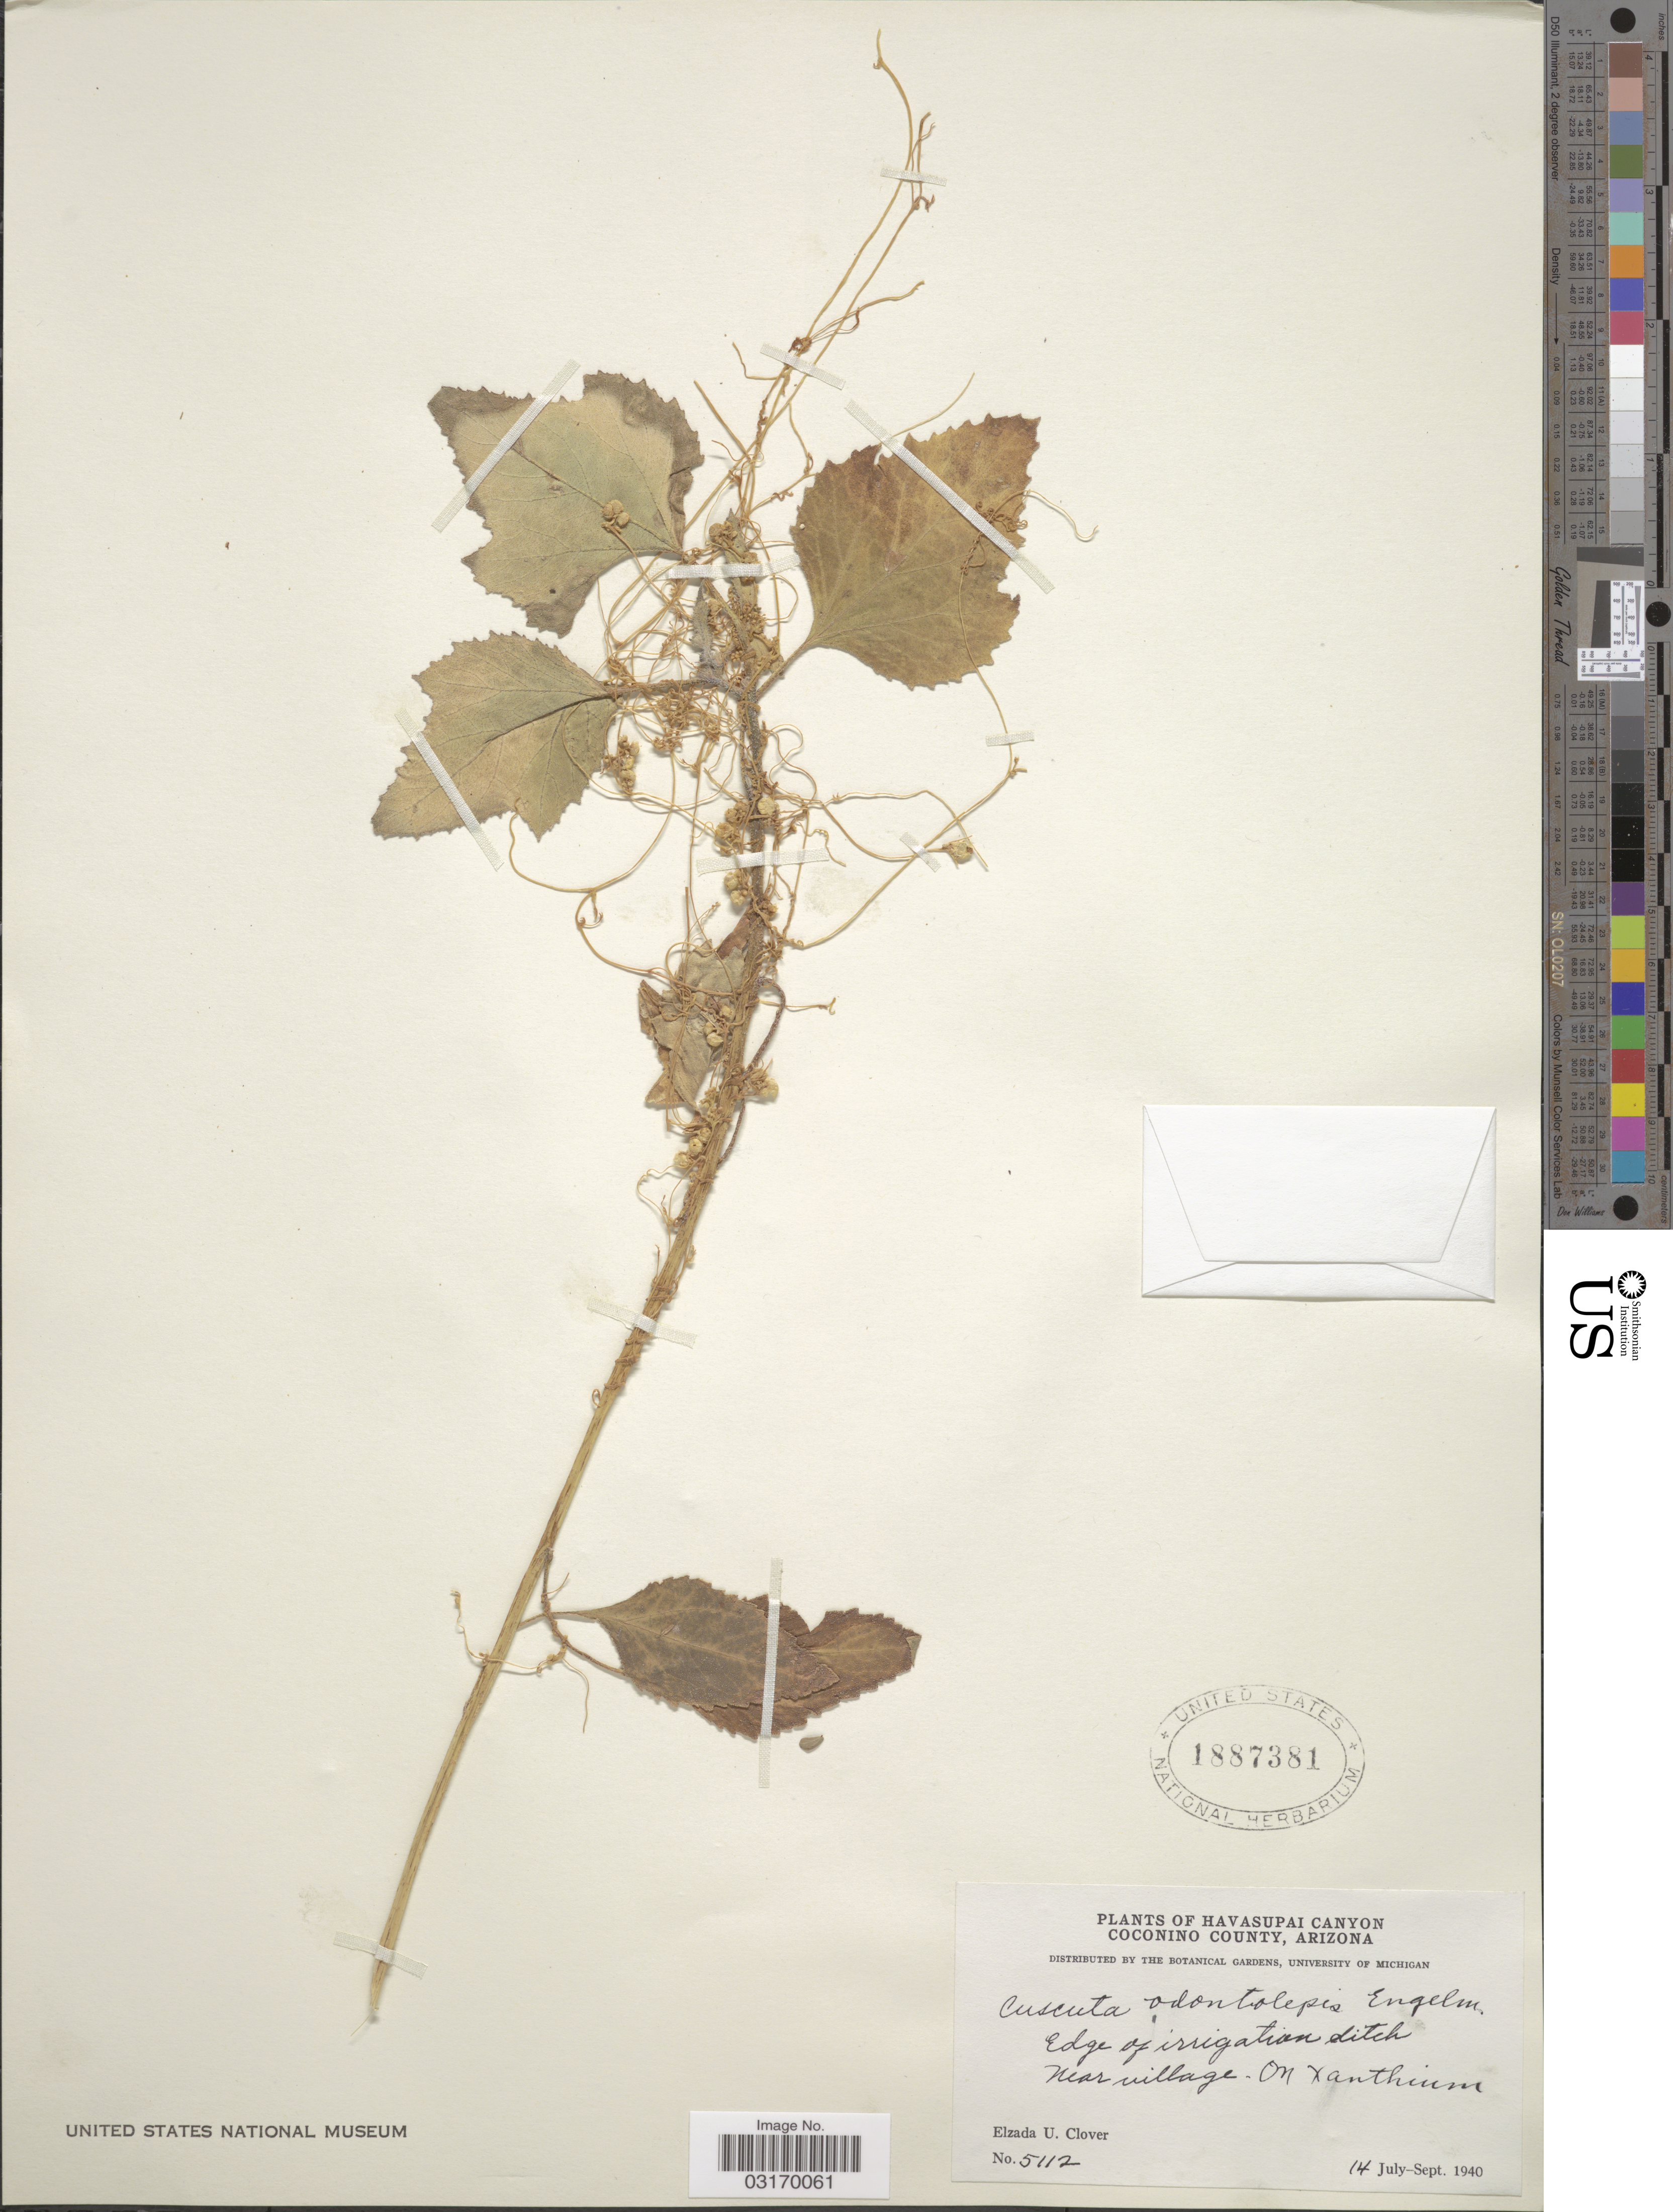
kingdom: Plantae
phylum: Tracheophyta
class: Magnoliopsida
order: Solanales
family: Convolvulaceae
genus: Cuscuta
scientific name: Cuscuta odontolepis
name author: Engelm.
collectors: E. U. Clover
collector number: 5112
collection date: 1940-07-14/1940-09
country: United States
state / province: Arizona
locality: Havasupai Canyon, Coconino County. Edge of irrigation ditch. Near village - On Xanthium.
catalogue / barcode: US 1887381